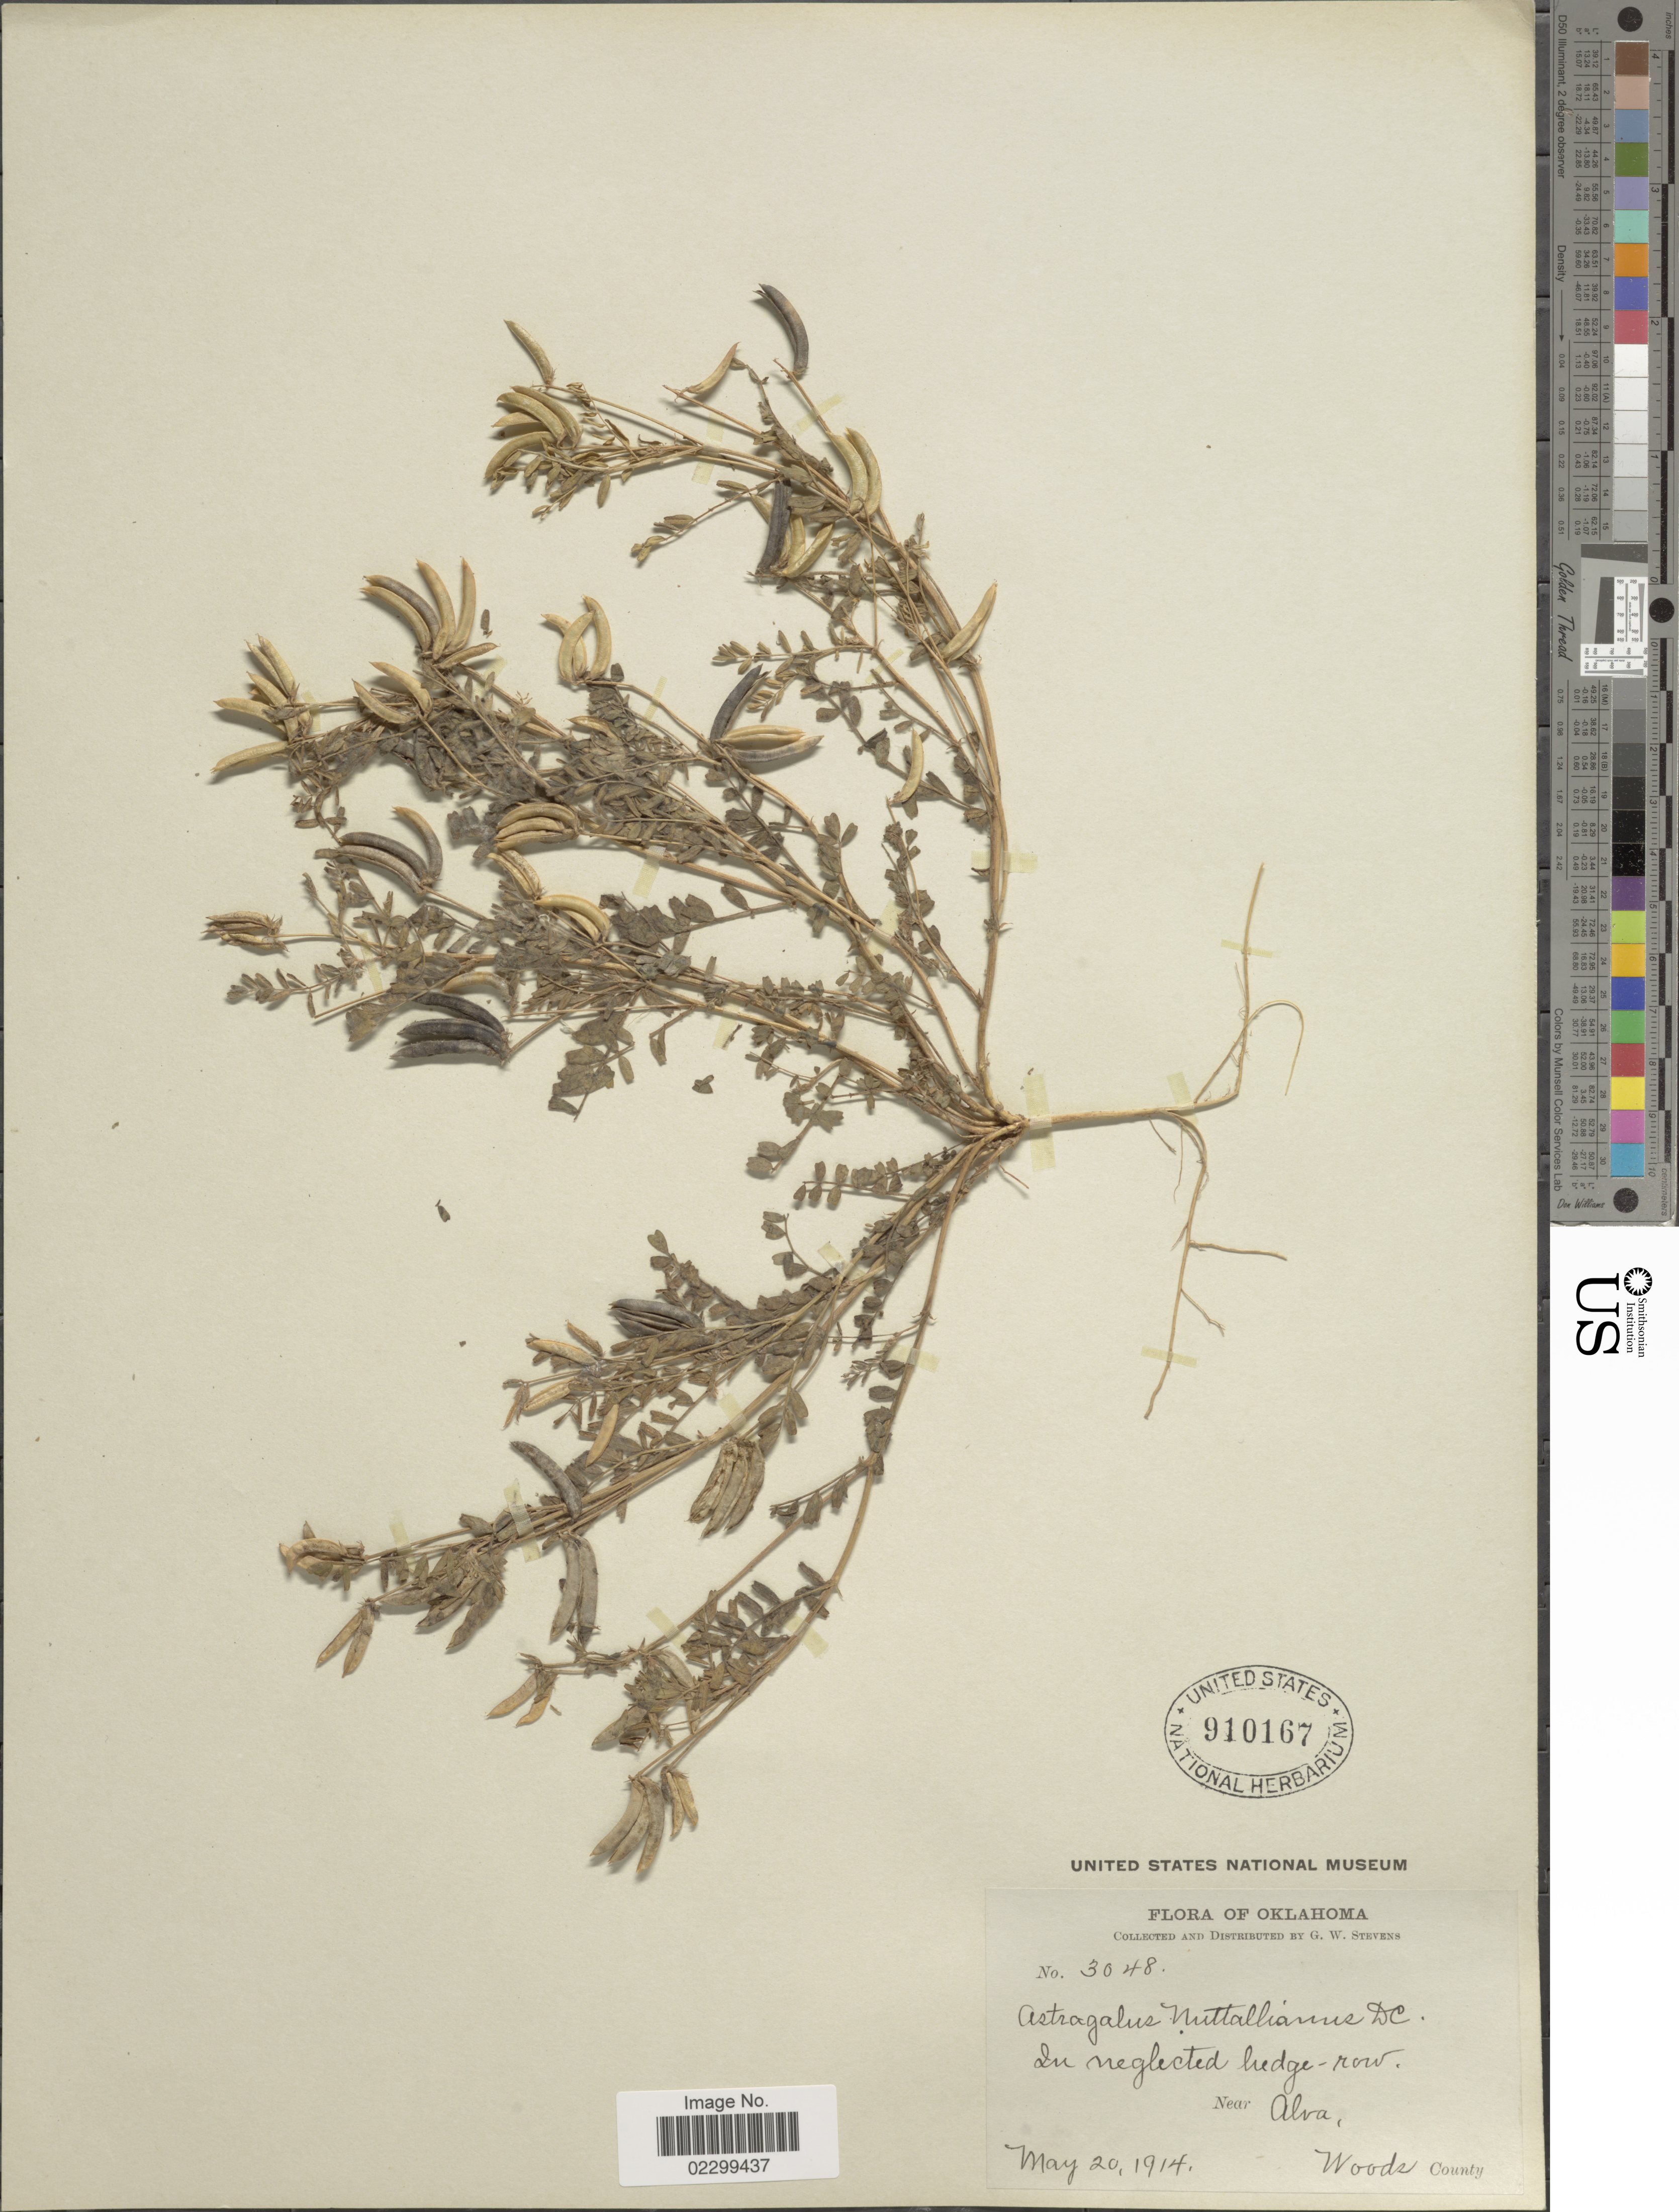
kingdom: Plantae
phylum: Tracheophyta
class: Magnoliopsida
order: Fabales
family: Fabaceae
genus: Astragalus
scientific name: Astragalus nuttallianus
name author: DC.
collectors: W. C. Stevens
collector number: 3048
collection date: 1914-05-20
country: United States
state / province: Oklahoma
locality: Near Alva, Woods County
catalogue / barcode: US 910167